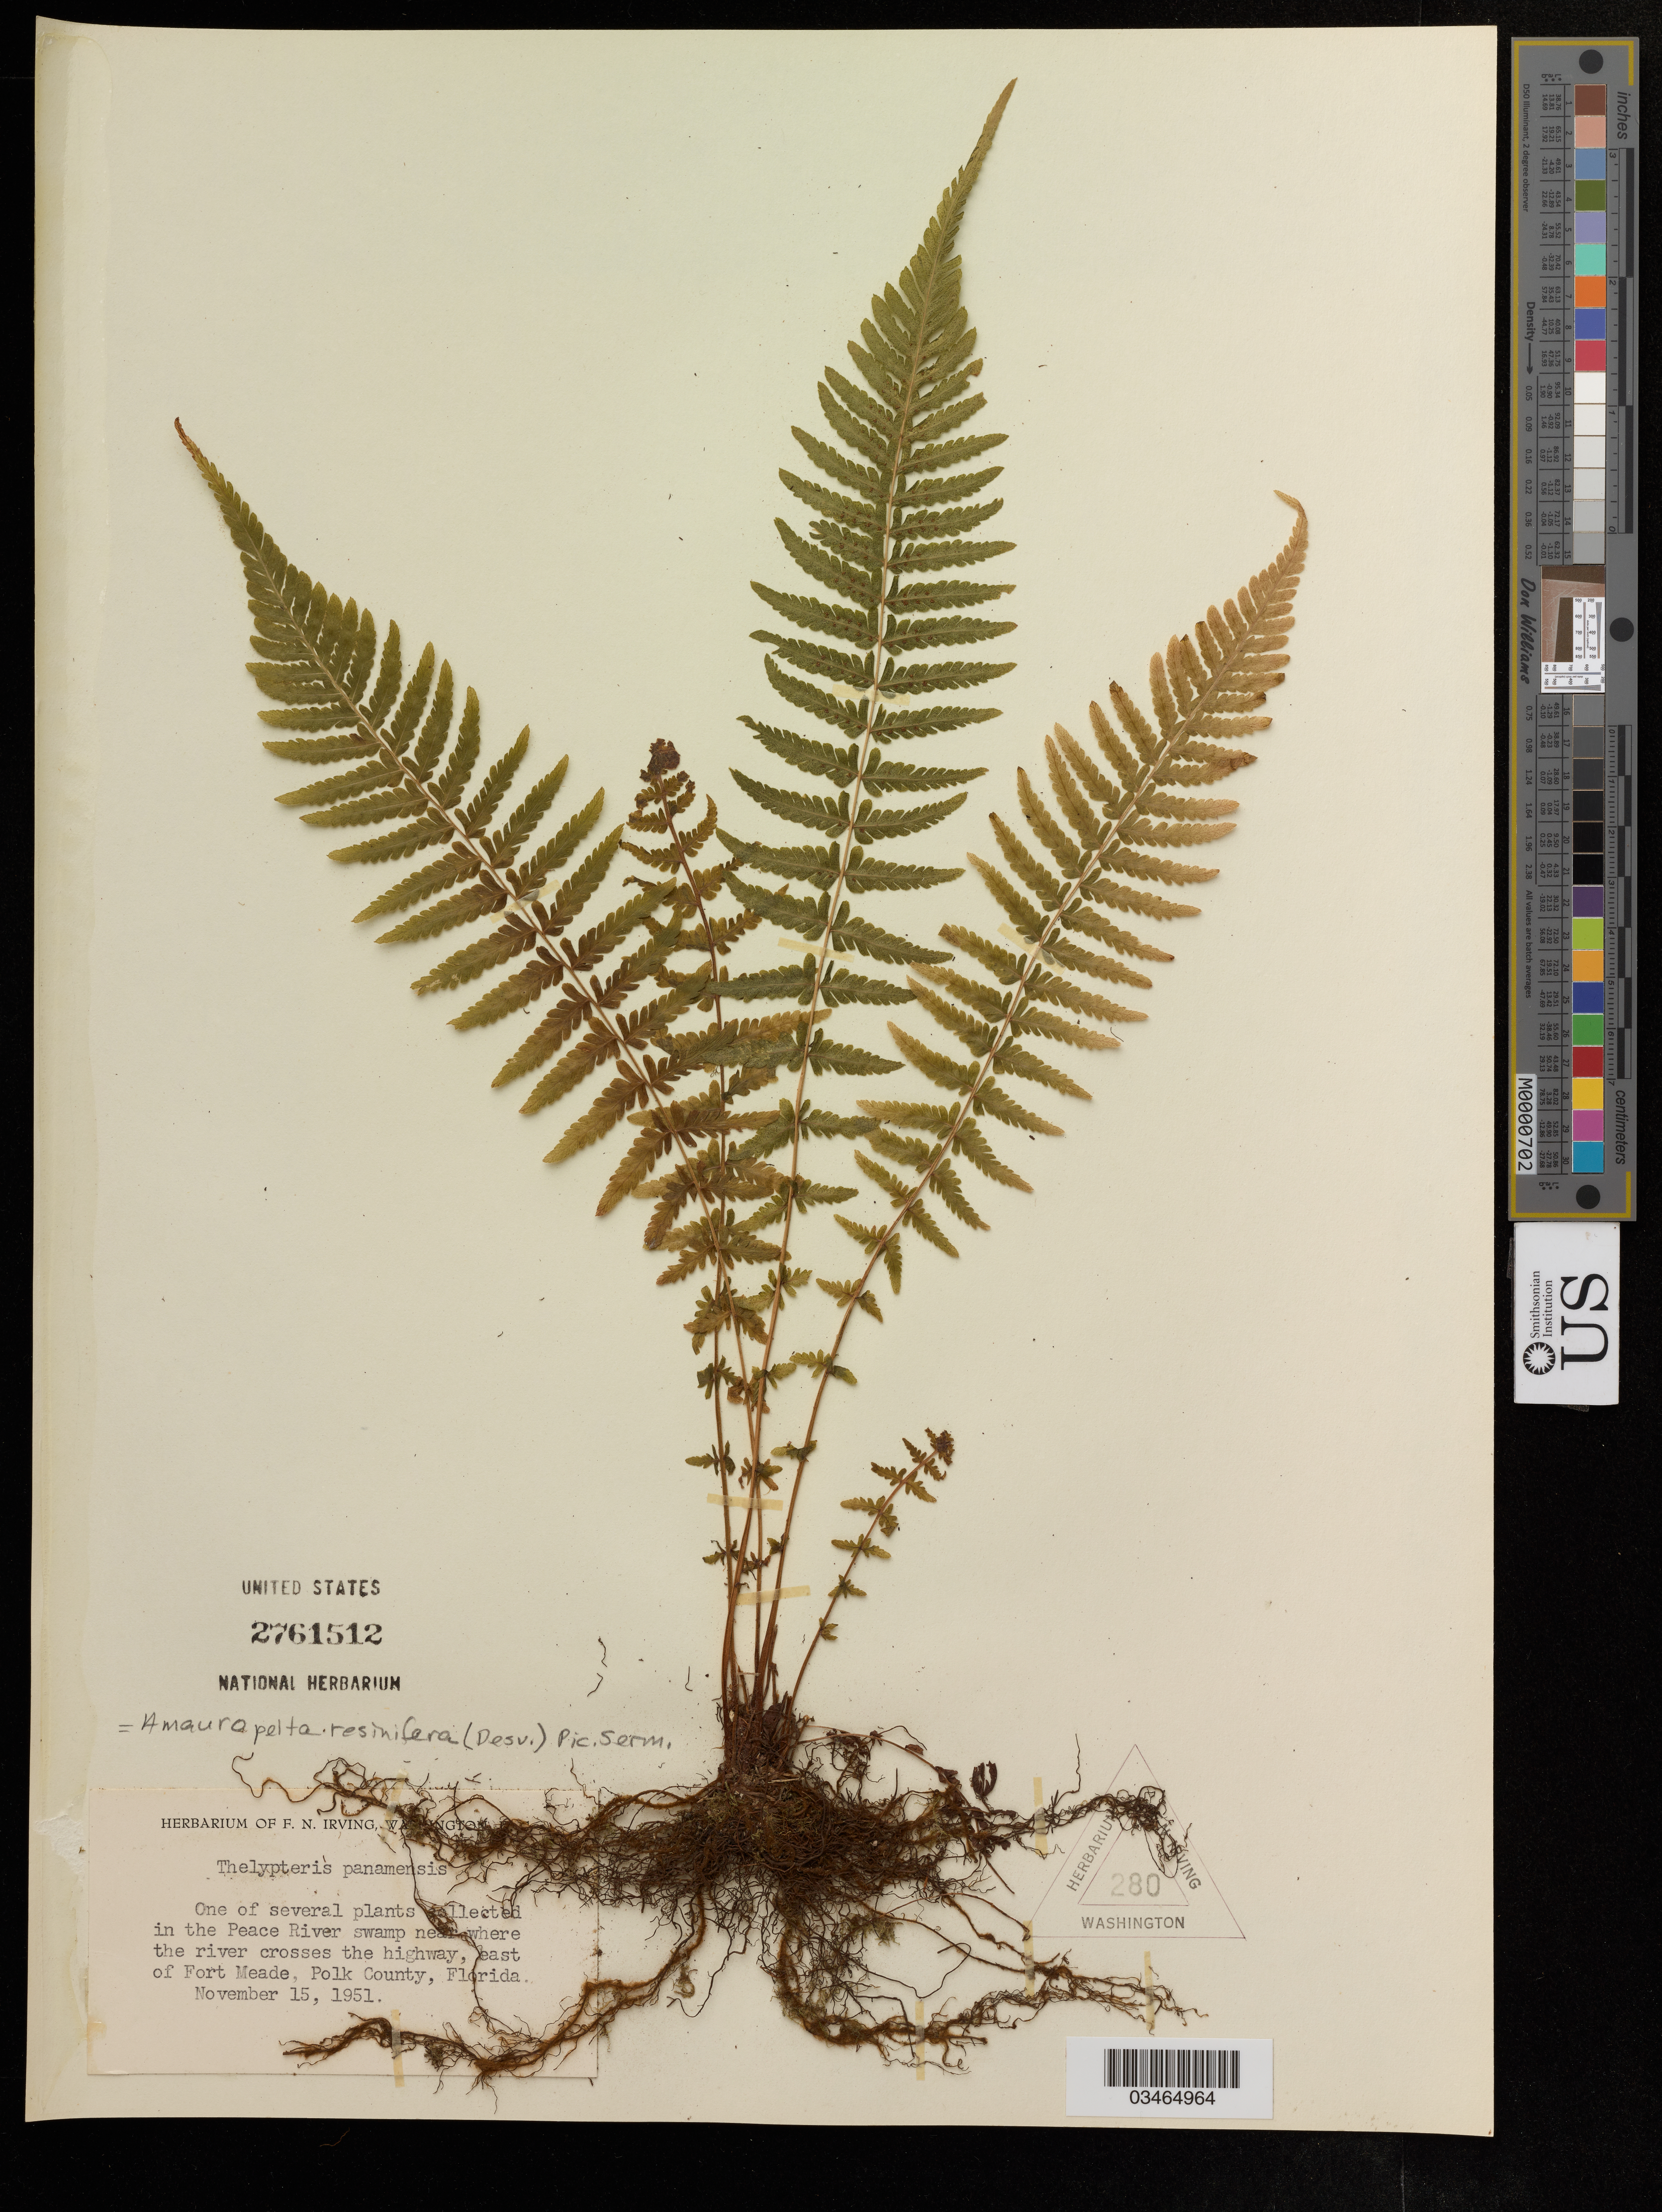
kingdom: Plantae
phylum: Tracheophyta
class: Polypodiopsida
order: Polypodiales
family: Thelypteridaceae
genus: Amauropelta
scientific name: Amauropelta resinifera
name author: (Desv.) Pic. Serm.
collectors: ex herb. F.N. Irving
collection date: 1951-11-15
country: United States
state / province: Florida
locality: Peace River swamp near where the river crosses the highway, east of Fort Meade, Polk County.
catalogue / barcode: US 2761512